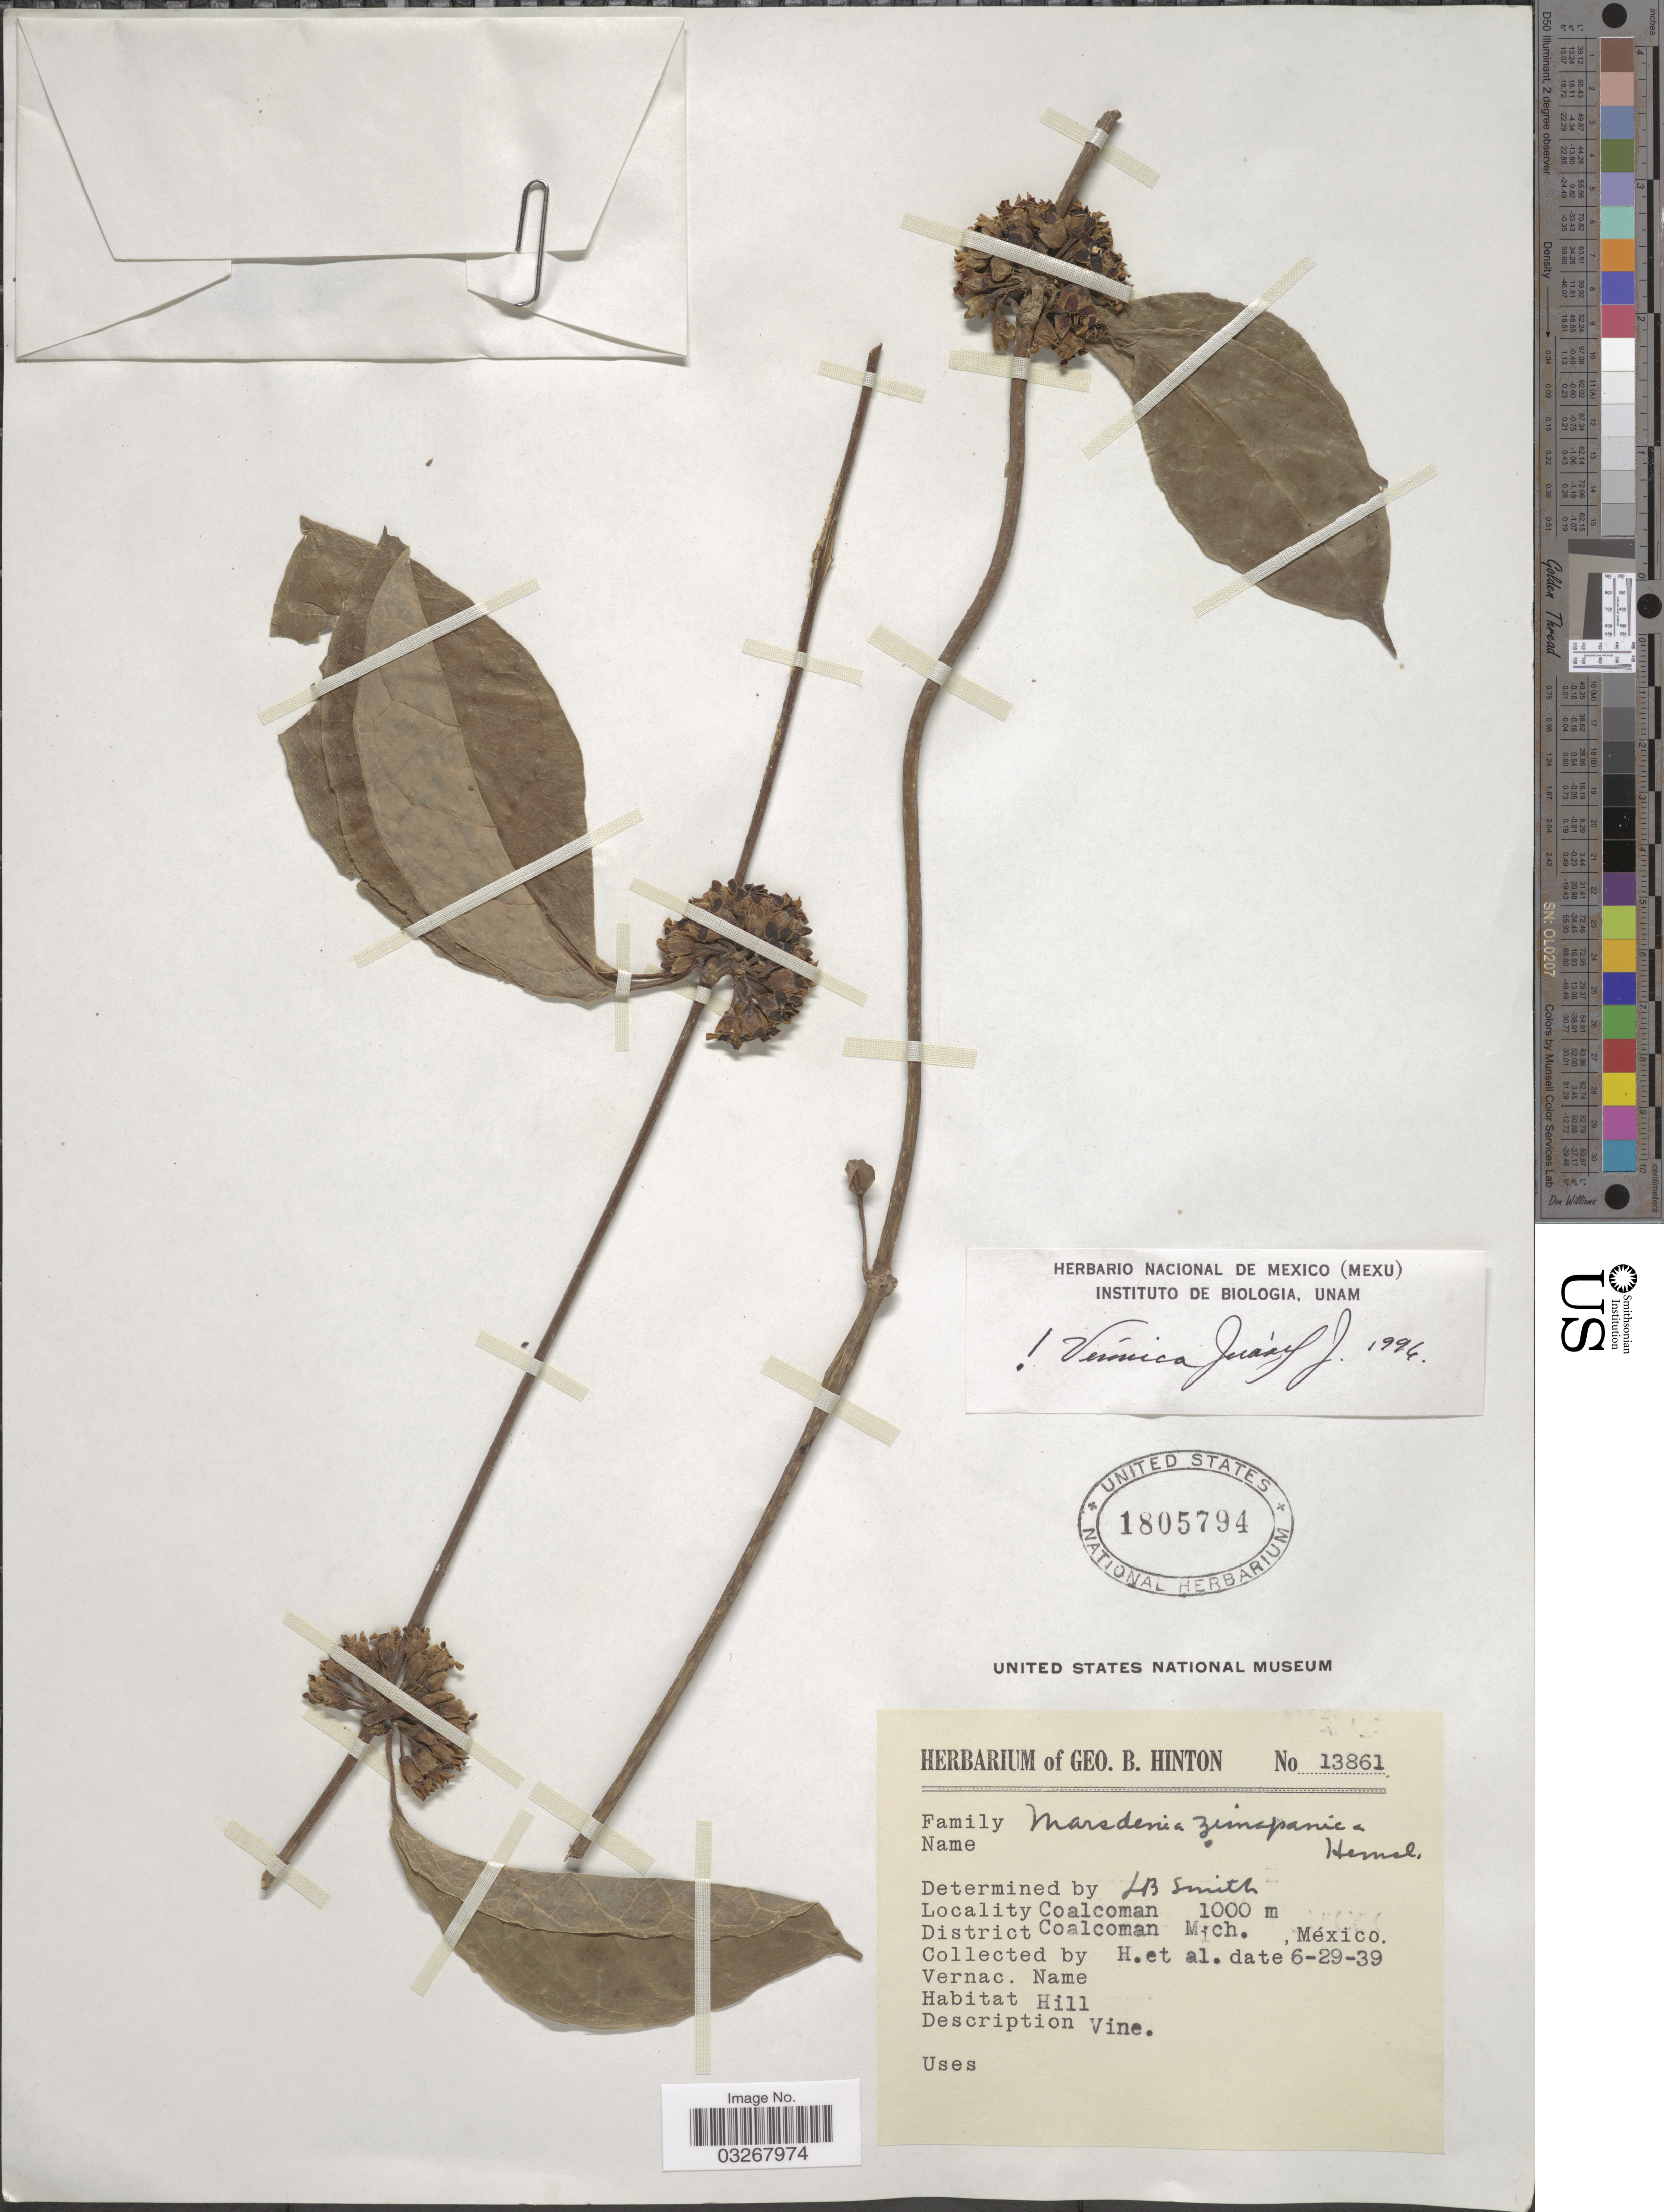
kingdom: Plantae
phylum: Tracheophyta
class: Magnoliopsida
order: Gentianales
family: Apocynaceae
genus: Marsdenia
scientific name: Marsdenia zimapanica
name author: Hemsl.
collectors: G. B. Hinton & et al.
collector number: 13861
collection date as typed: Transcribed d/m/y: 29/6/39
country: Mexico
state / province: Michoacán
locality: Coalcoman, District Coalcoman.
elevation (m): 1000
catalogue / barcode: US 1805794